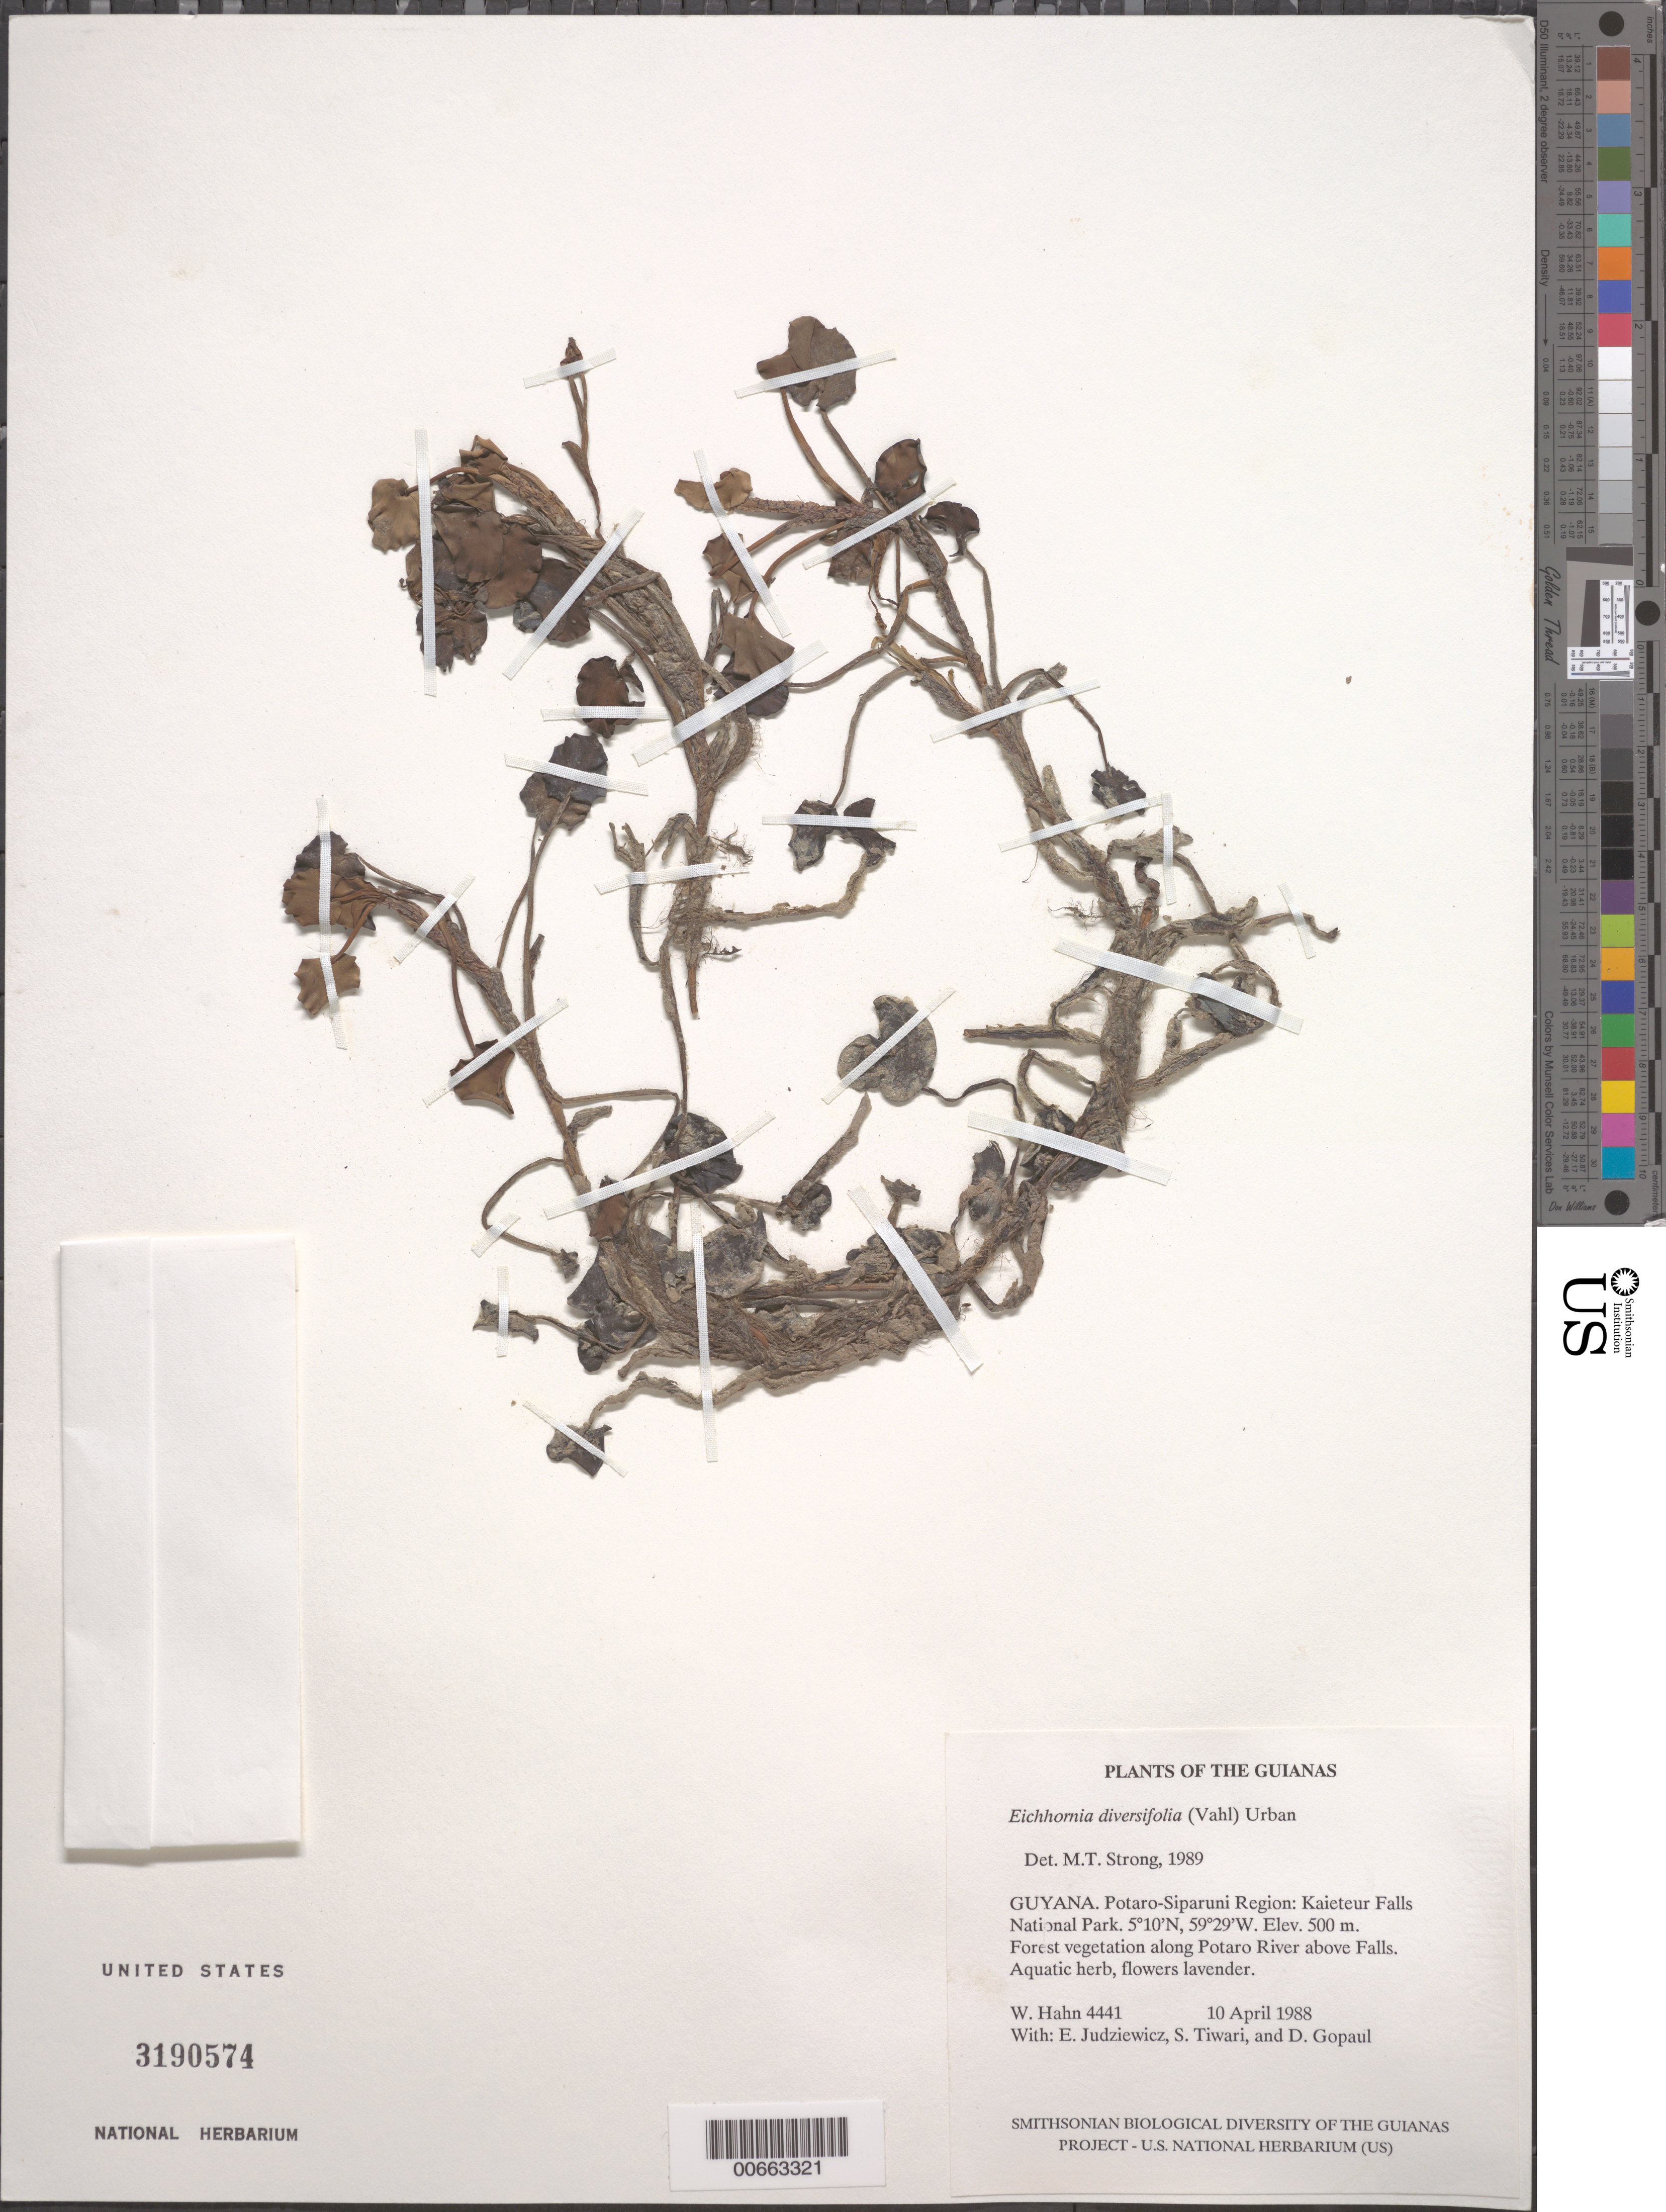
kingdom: Plantae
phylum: Tracheophyta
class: Liliopsida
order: Commelinales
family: Pontederiaceae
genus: Eichhornia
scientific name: Eichhornia diversifolia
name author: (Vahl) Urb.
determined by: Strong, M. T., (US), Smithsonian Institution - National Museum of Natural History (UNITED STATES)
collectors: W. Hahn, E. J. Judziewicz, S. Tiwari & D. Gopaul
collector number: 4441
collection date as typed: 10 April 1988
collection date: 1988-04-10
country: Guyana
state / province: Potaro-Siparuni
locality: Kaieteur Falls National Park. Along Potaro River above falls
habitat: Forest vegetation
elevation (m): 500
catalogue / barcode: US 3190574